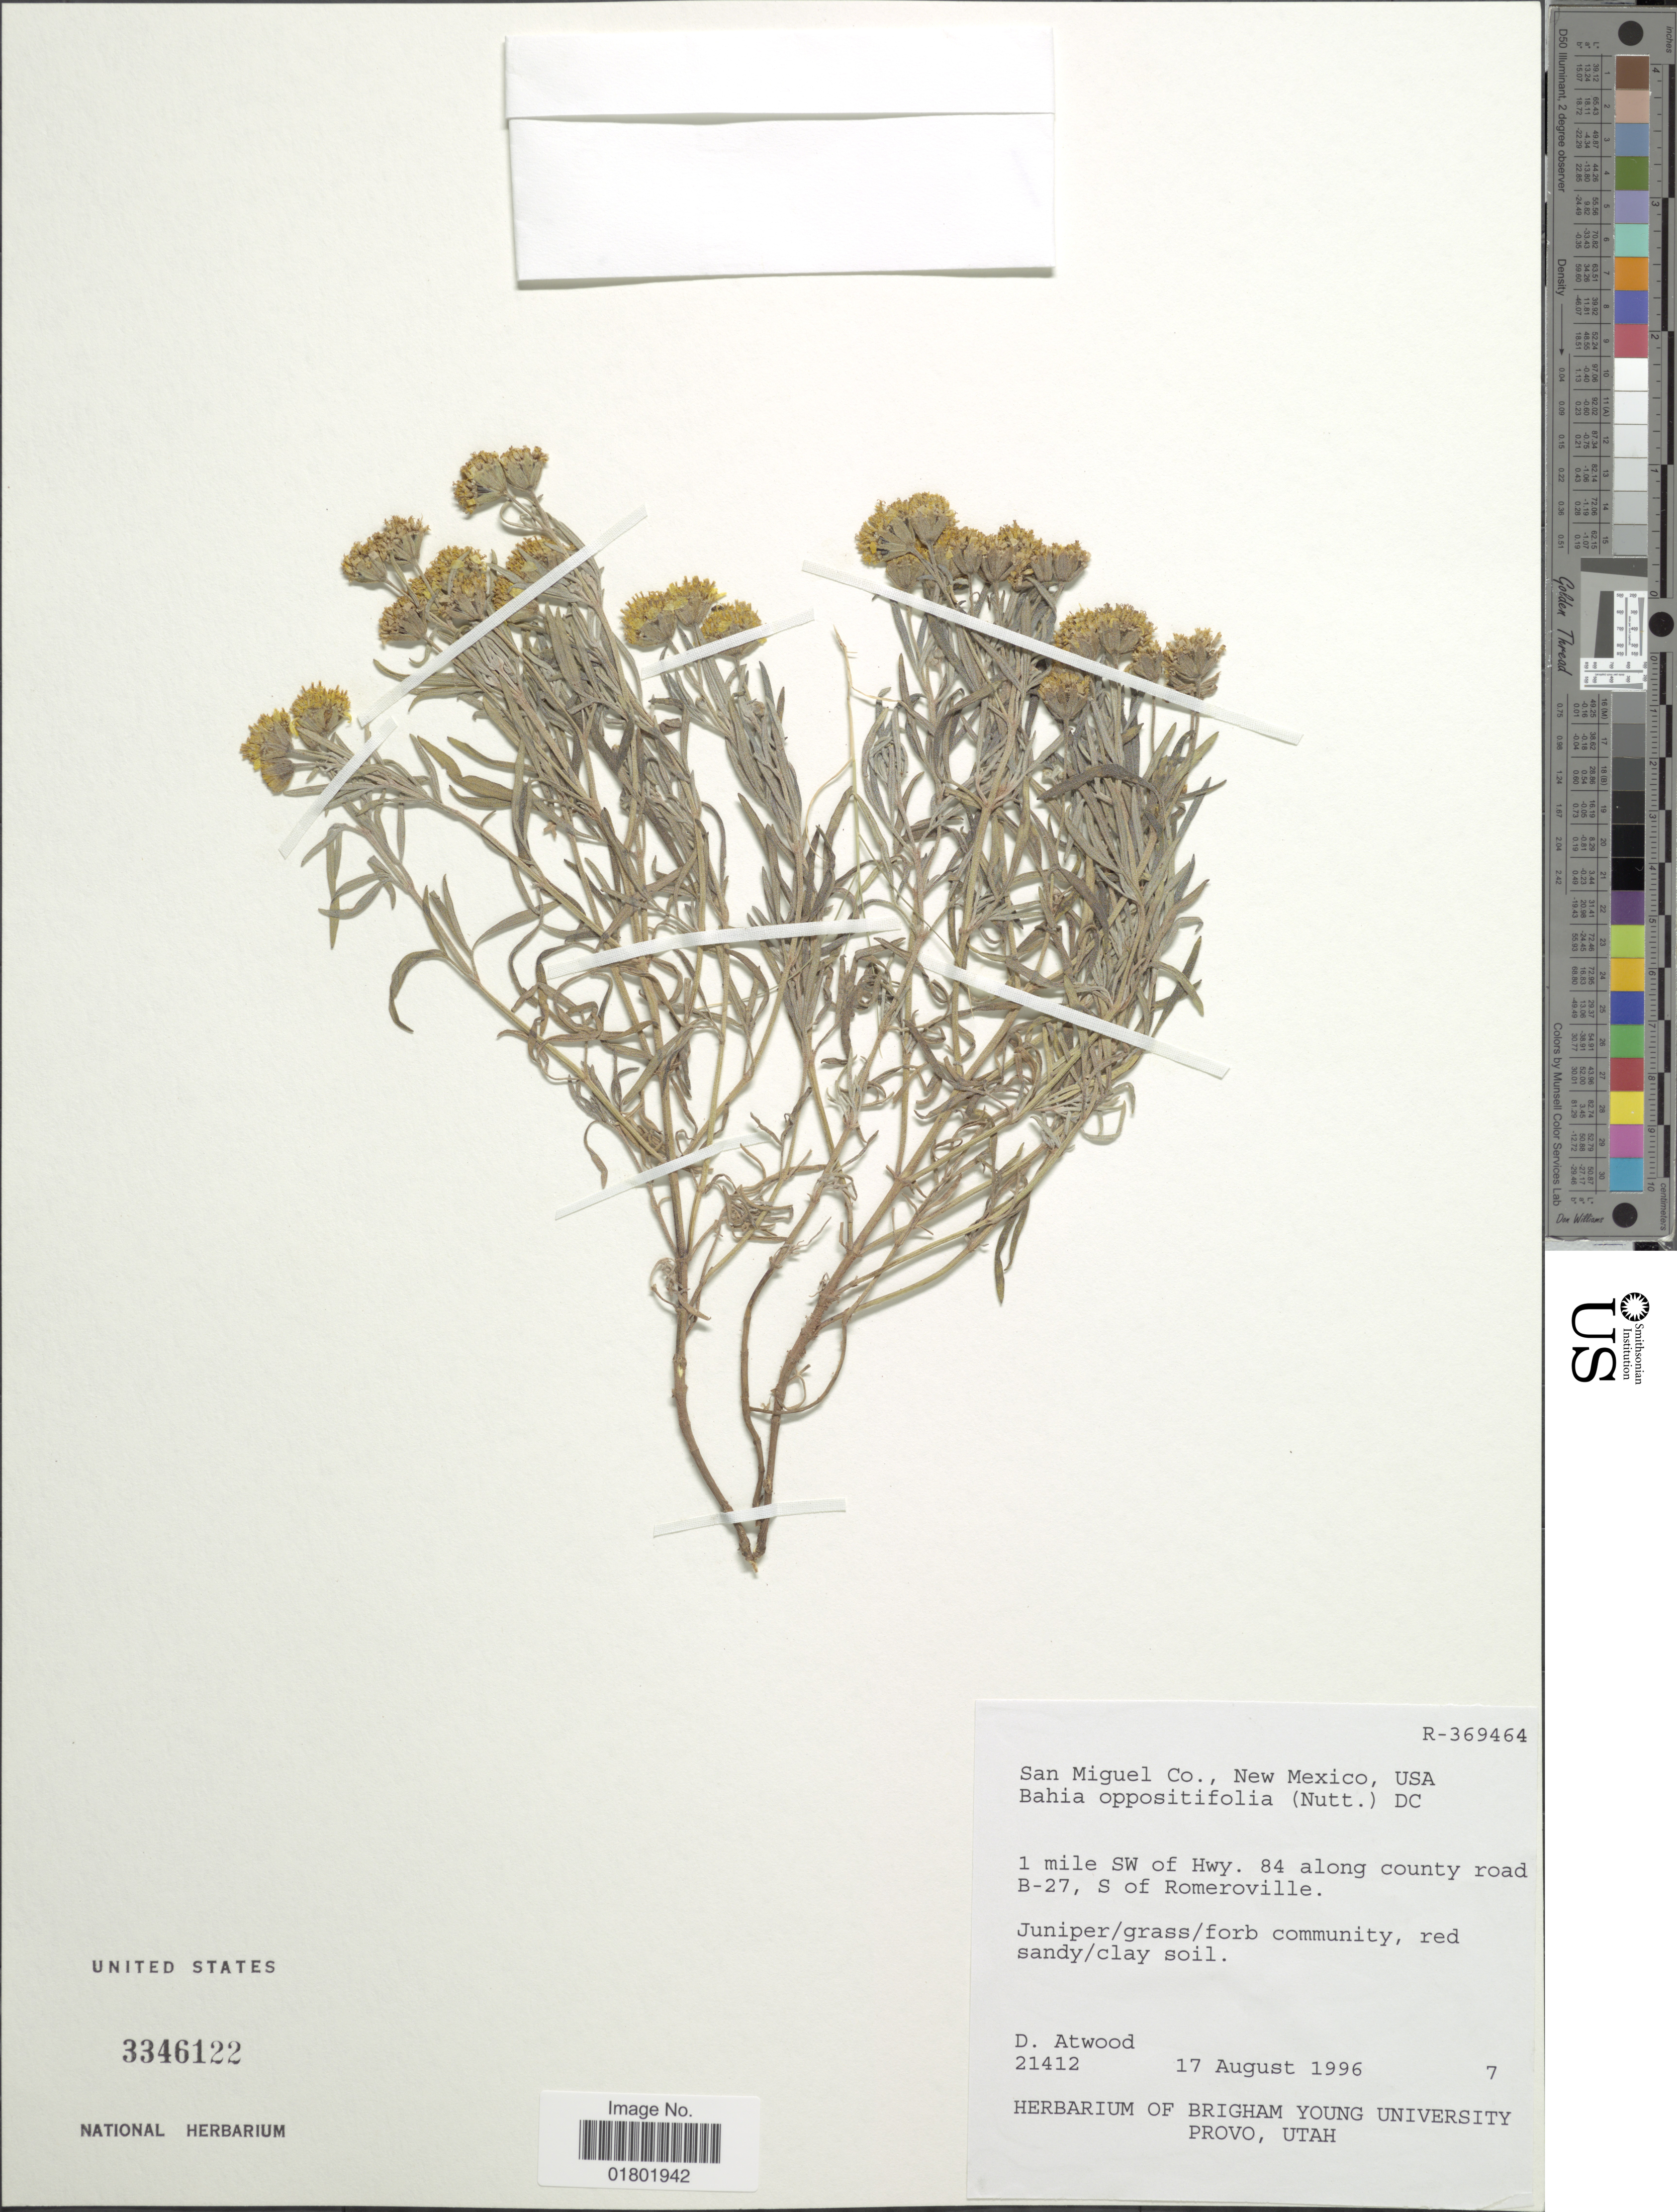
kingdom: Plantae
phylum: Tracheophyta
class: Magnoliopsida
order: Asterales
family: Asteraceae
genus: Bahia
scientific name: Bahia oppositifolia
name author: Nutt.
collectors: D. Atwood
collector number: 21412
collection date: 1996-08-17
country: United States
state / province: New Mexico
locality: San Miguel Co., 1 mile SW of Hwy. 84 along county road B-27, S of Romeroville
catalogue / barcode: US 3346122